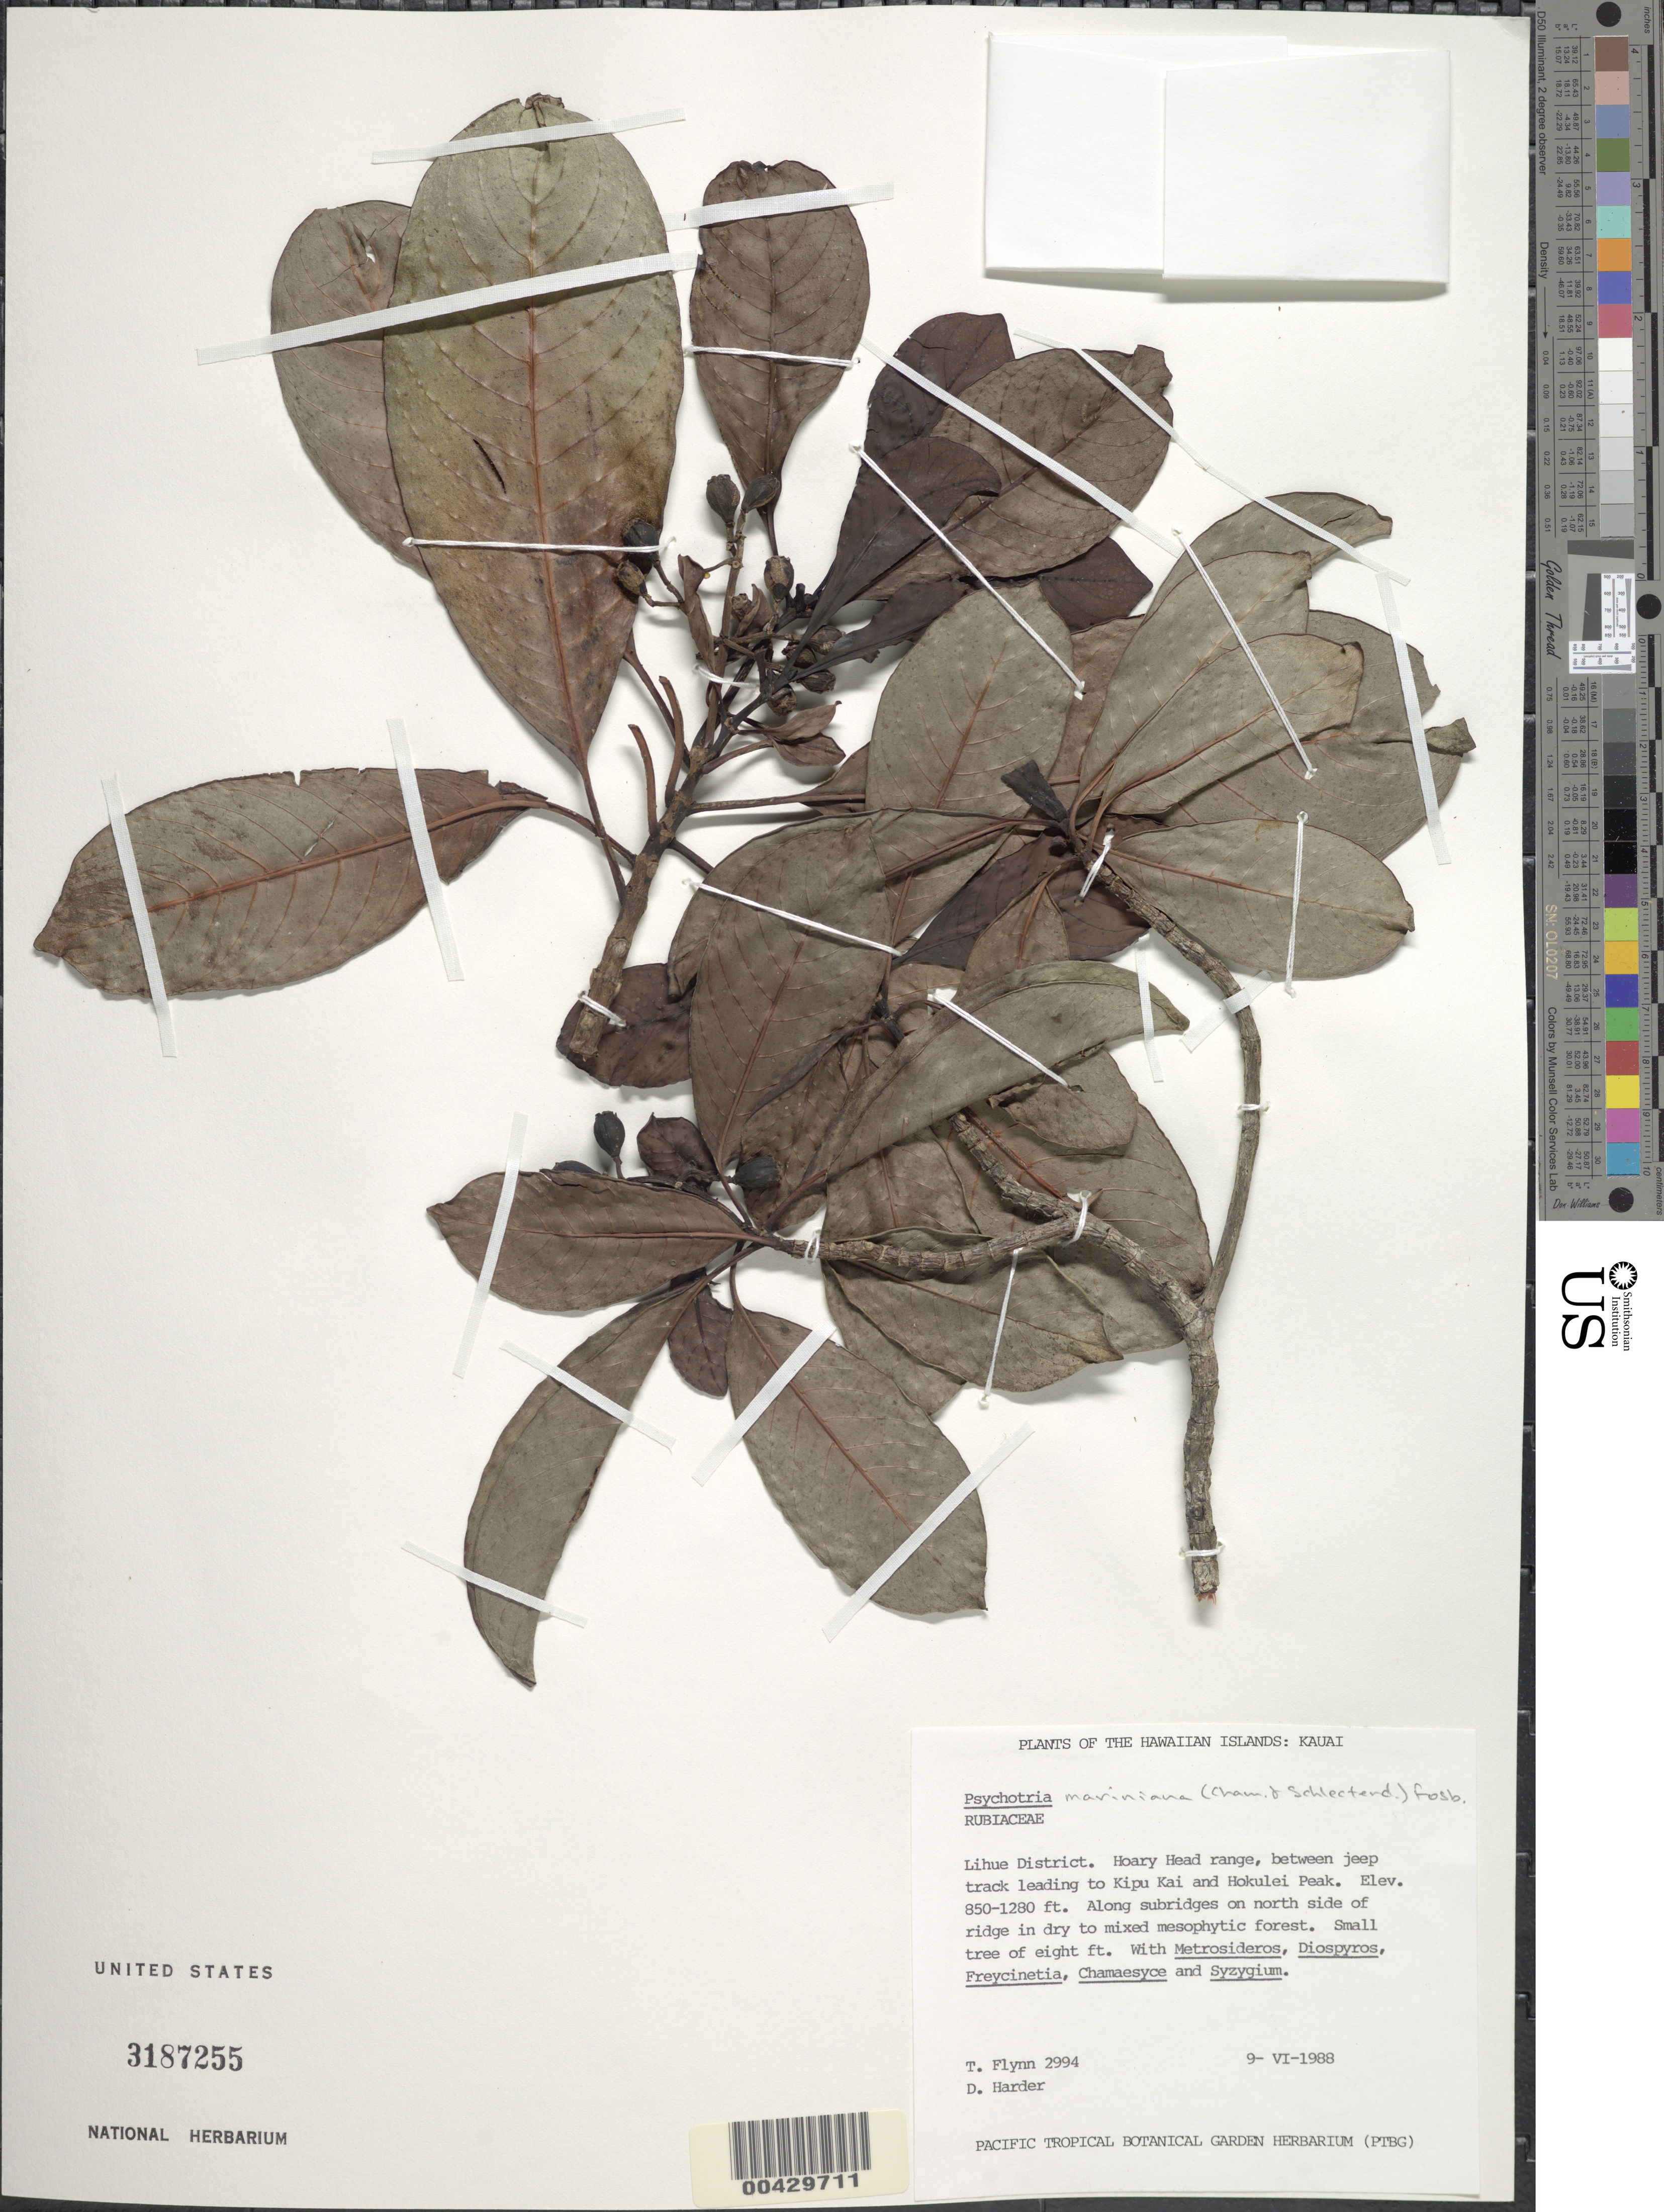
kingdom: Plantae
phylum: Tracheophyta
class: Magnoliopsida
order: Gentianales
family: Rubiaceae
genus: Psychotria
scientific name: Psychotria mariniana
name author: (Cham. & Schltdl.) Fosberg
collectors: T. W. Flynn & D. Harder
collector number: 2994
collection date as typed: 9 Jun 1988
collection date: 1988-06-09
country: United States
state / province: Hawaii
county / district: Kauai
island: Kaua'i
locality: Lihue District. Hoary Head range, between jeep track leading to Kipu Kai and Hokulei Peak.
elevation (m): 259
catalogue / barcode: US 3187255